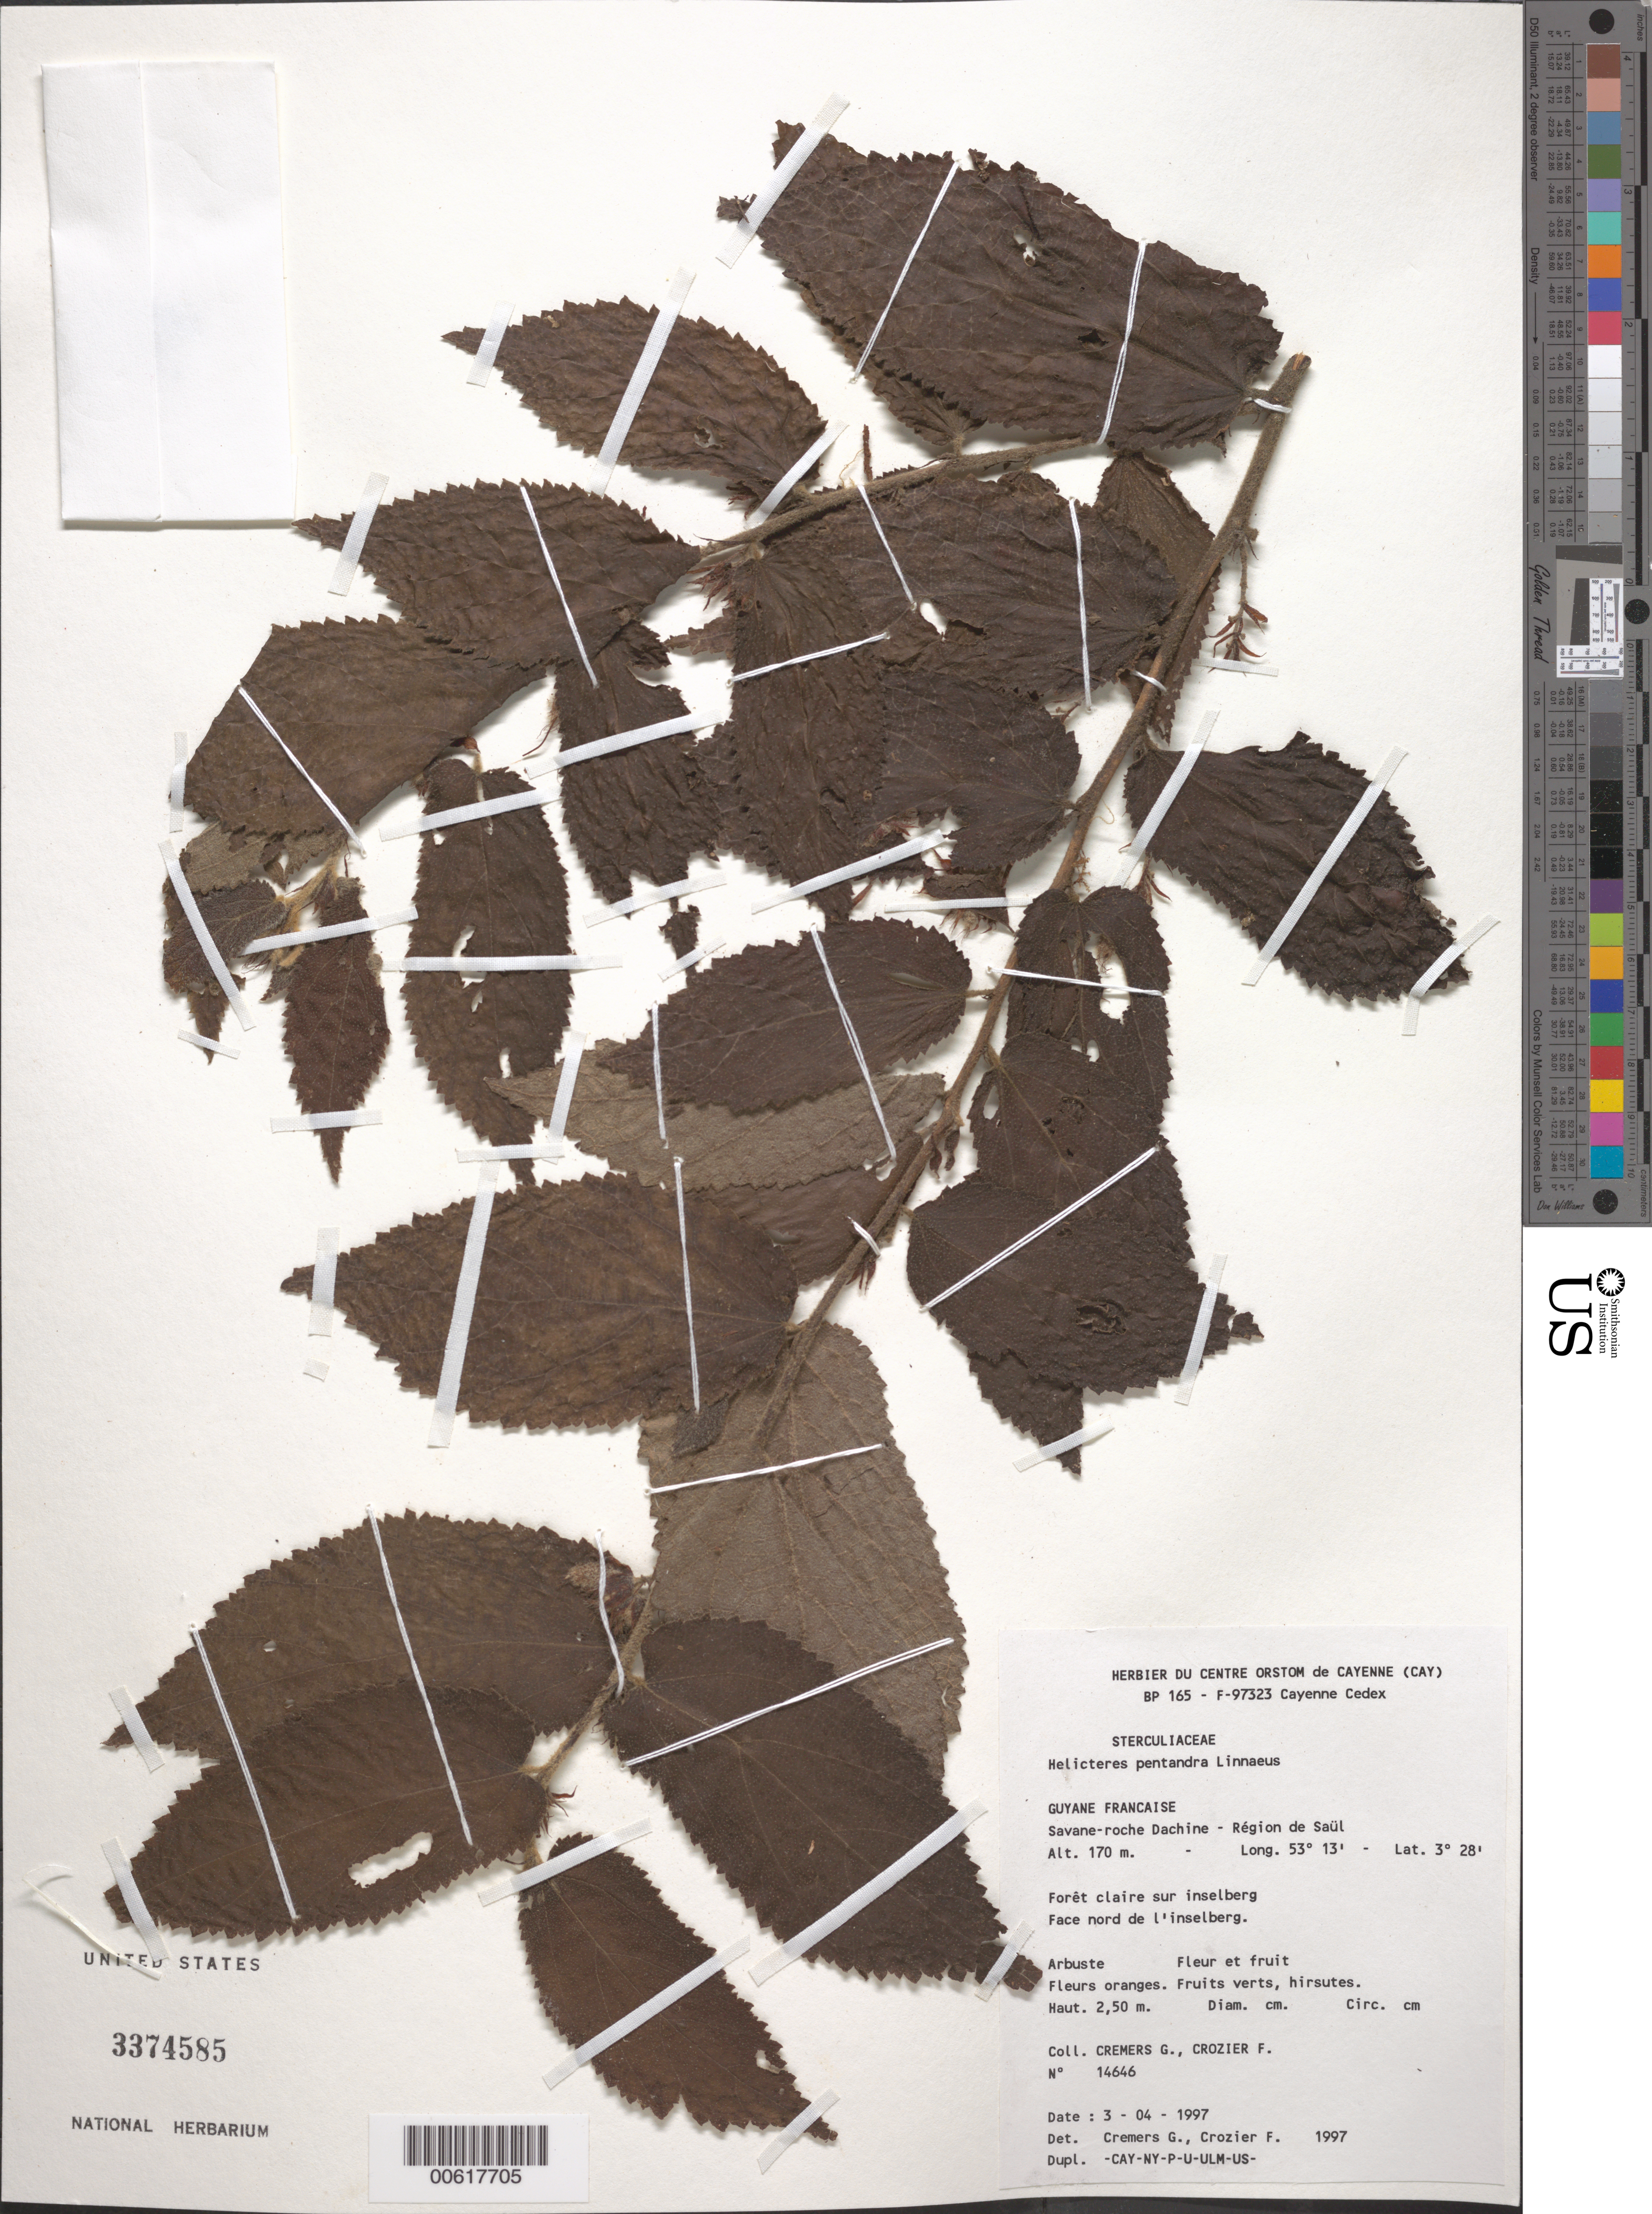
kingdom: Plantae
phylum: Tracheophyta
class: Magnoliopsida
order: Malvales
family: Malvaceae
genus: Helicteres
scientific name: Helicteres pentandra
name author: L.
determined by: Feuillet, C.; Cremers, G.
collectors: G. Cremers & F. Crozier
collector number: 14646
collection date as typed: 3-Apr-97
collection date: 1997-04-03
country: French Guiana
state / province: Saint-Laurent-du-Maroni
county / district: Saül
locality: Saül, savane-roche Dachine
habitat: Forêt claire sur inselberg. Face nord de l 'inselberg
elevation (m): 220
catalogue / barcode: US 3374585